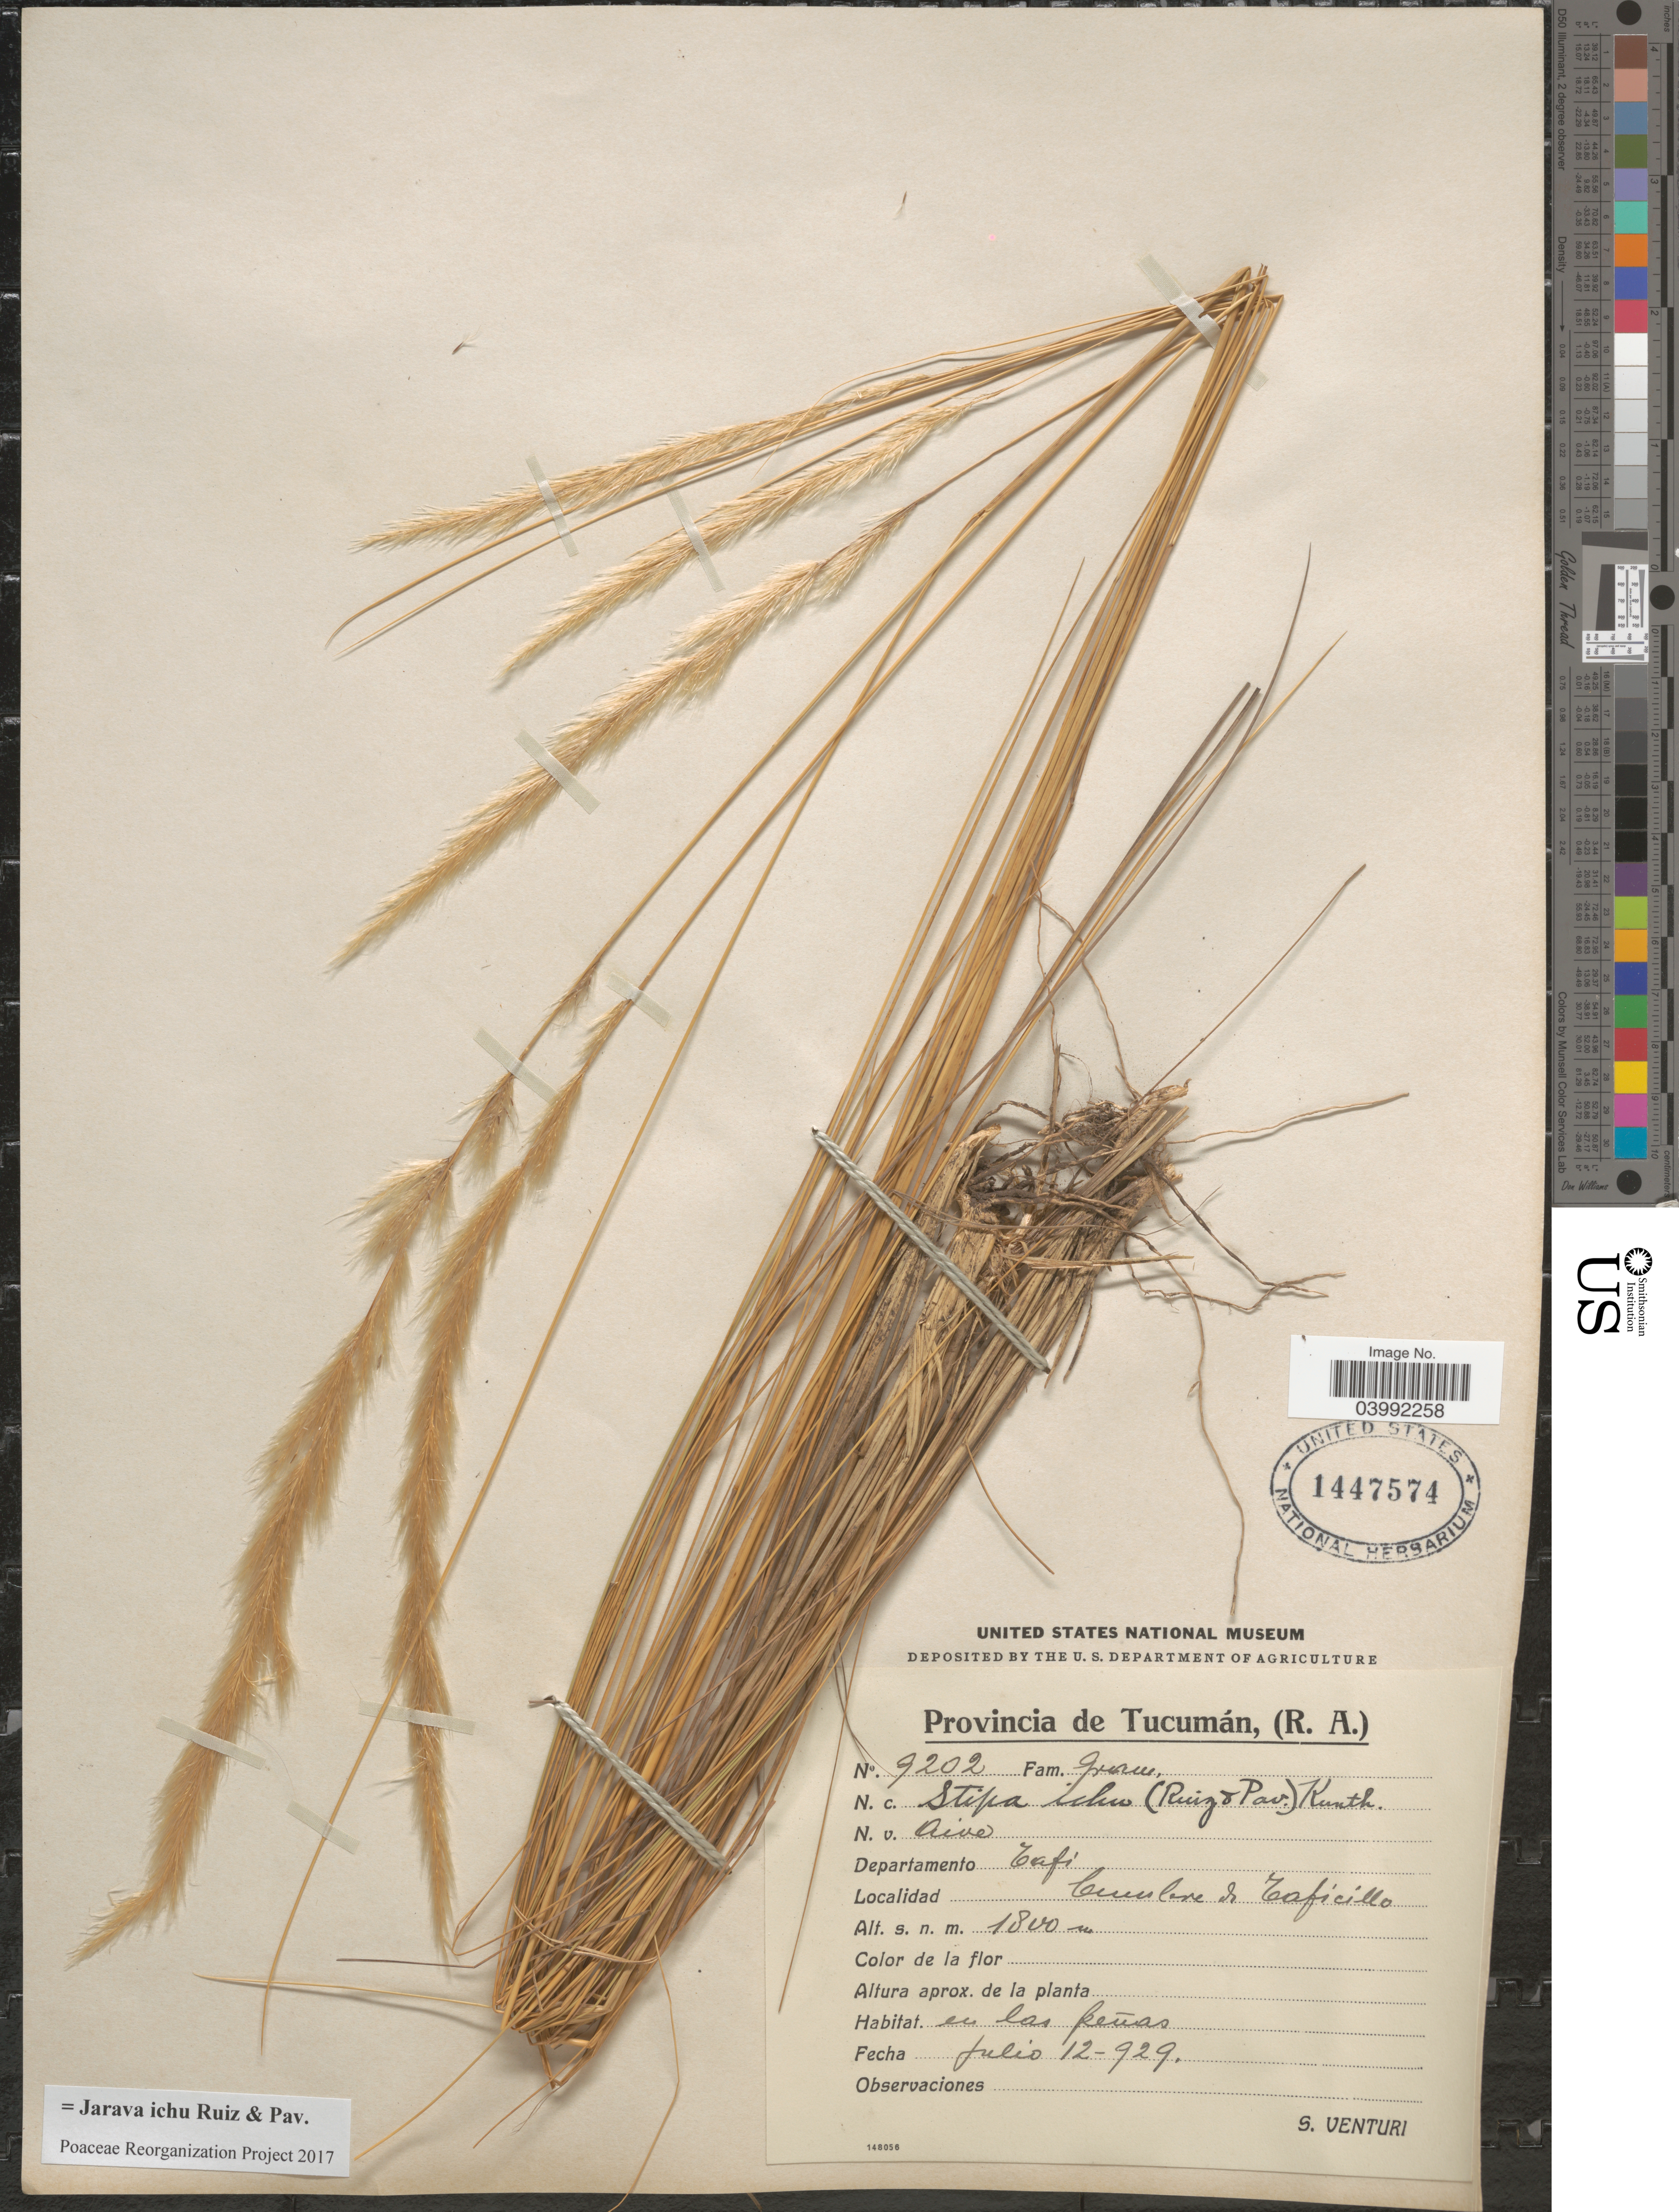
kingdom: Plantae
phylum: Tracheophyta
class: Liliopsida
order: Poales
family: Poaceae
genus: Jarava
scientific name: Jarava ichu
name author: Ruiz & Pav.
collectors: S. Venturi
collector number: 9202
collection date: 1929-07-12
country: Argentina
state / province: Tucuman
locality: Departamento Tafi. Cumbre de Taficillo.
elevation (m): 1800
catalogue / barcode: US 1447574